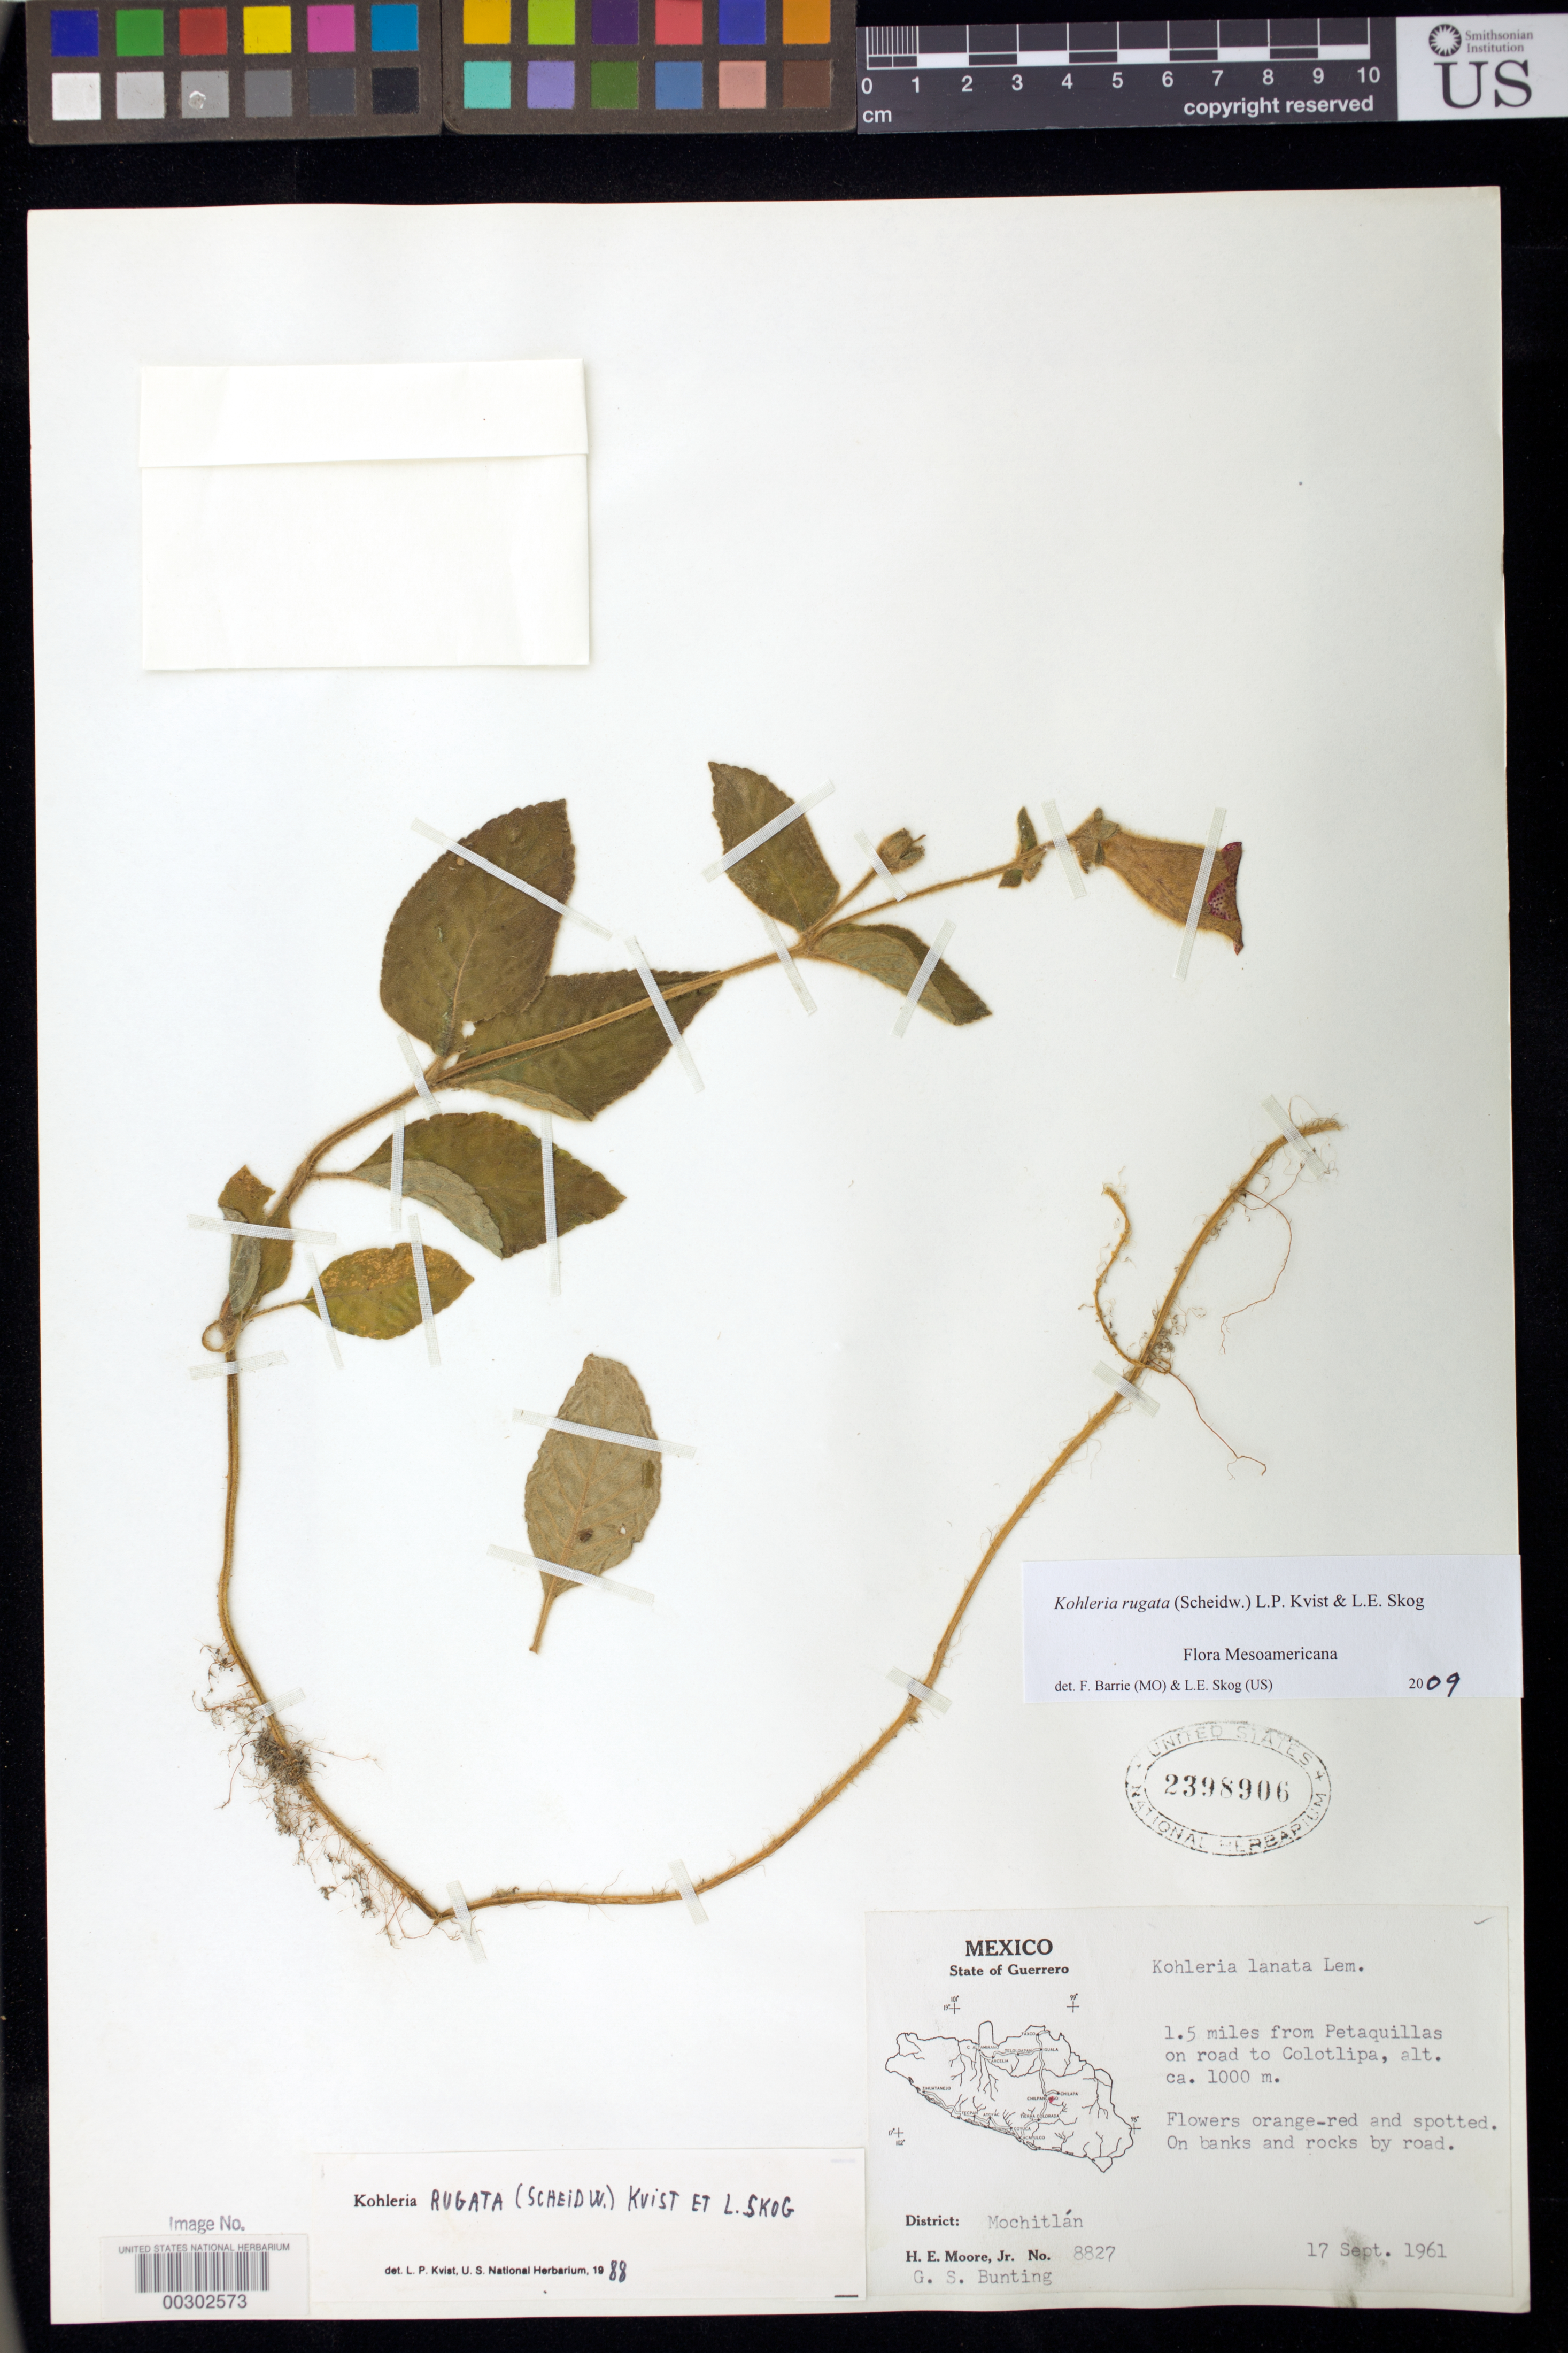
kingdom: Plantae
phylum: Tracheophyta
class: Magnoliopsida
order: Lamiales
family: Gesneriaceae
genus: Kohleria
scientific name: Kohleria rugata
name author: (Scheidw.) L.P. Kvist & L.E. Skog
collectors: H. E. Moore & G. S. Bunting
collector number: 8827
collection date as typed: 17 Sep 1961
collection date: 1961-09-17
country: Mexico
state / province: Guerrero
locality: Dist. Mochitlan, 1.5 mi from Petaquillas on road to Colotlipa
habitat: On banks and rocks by road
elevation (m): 1000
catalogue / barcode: US 2398906